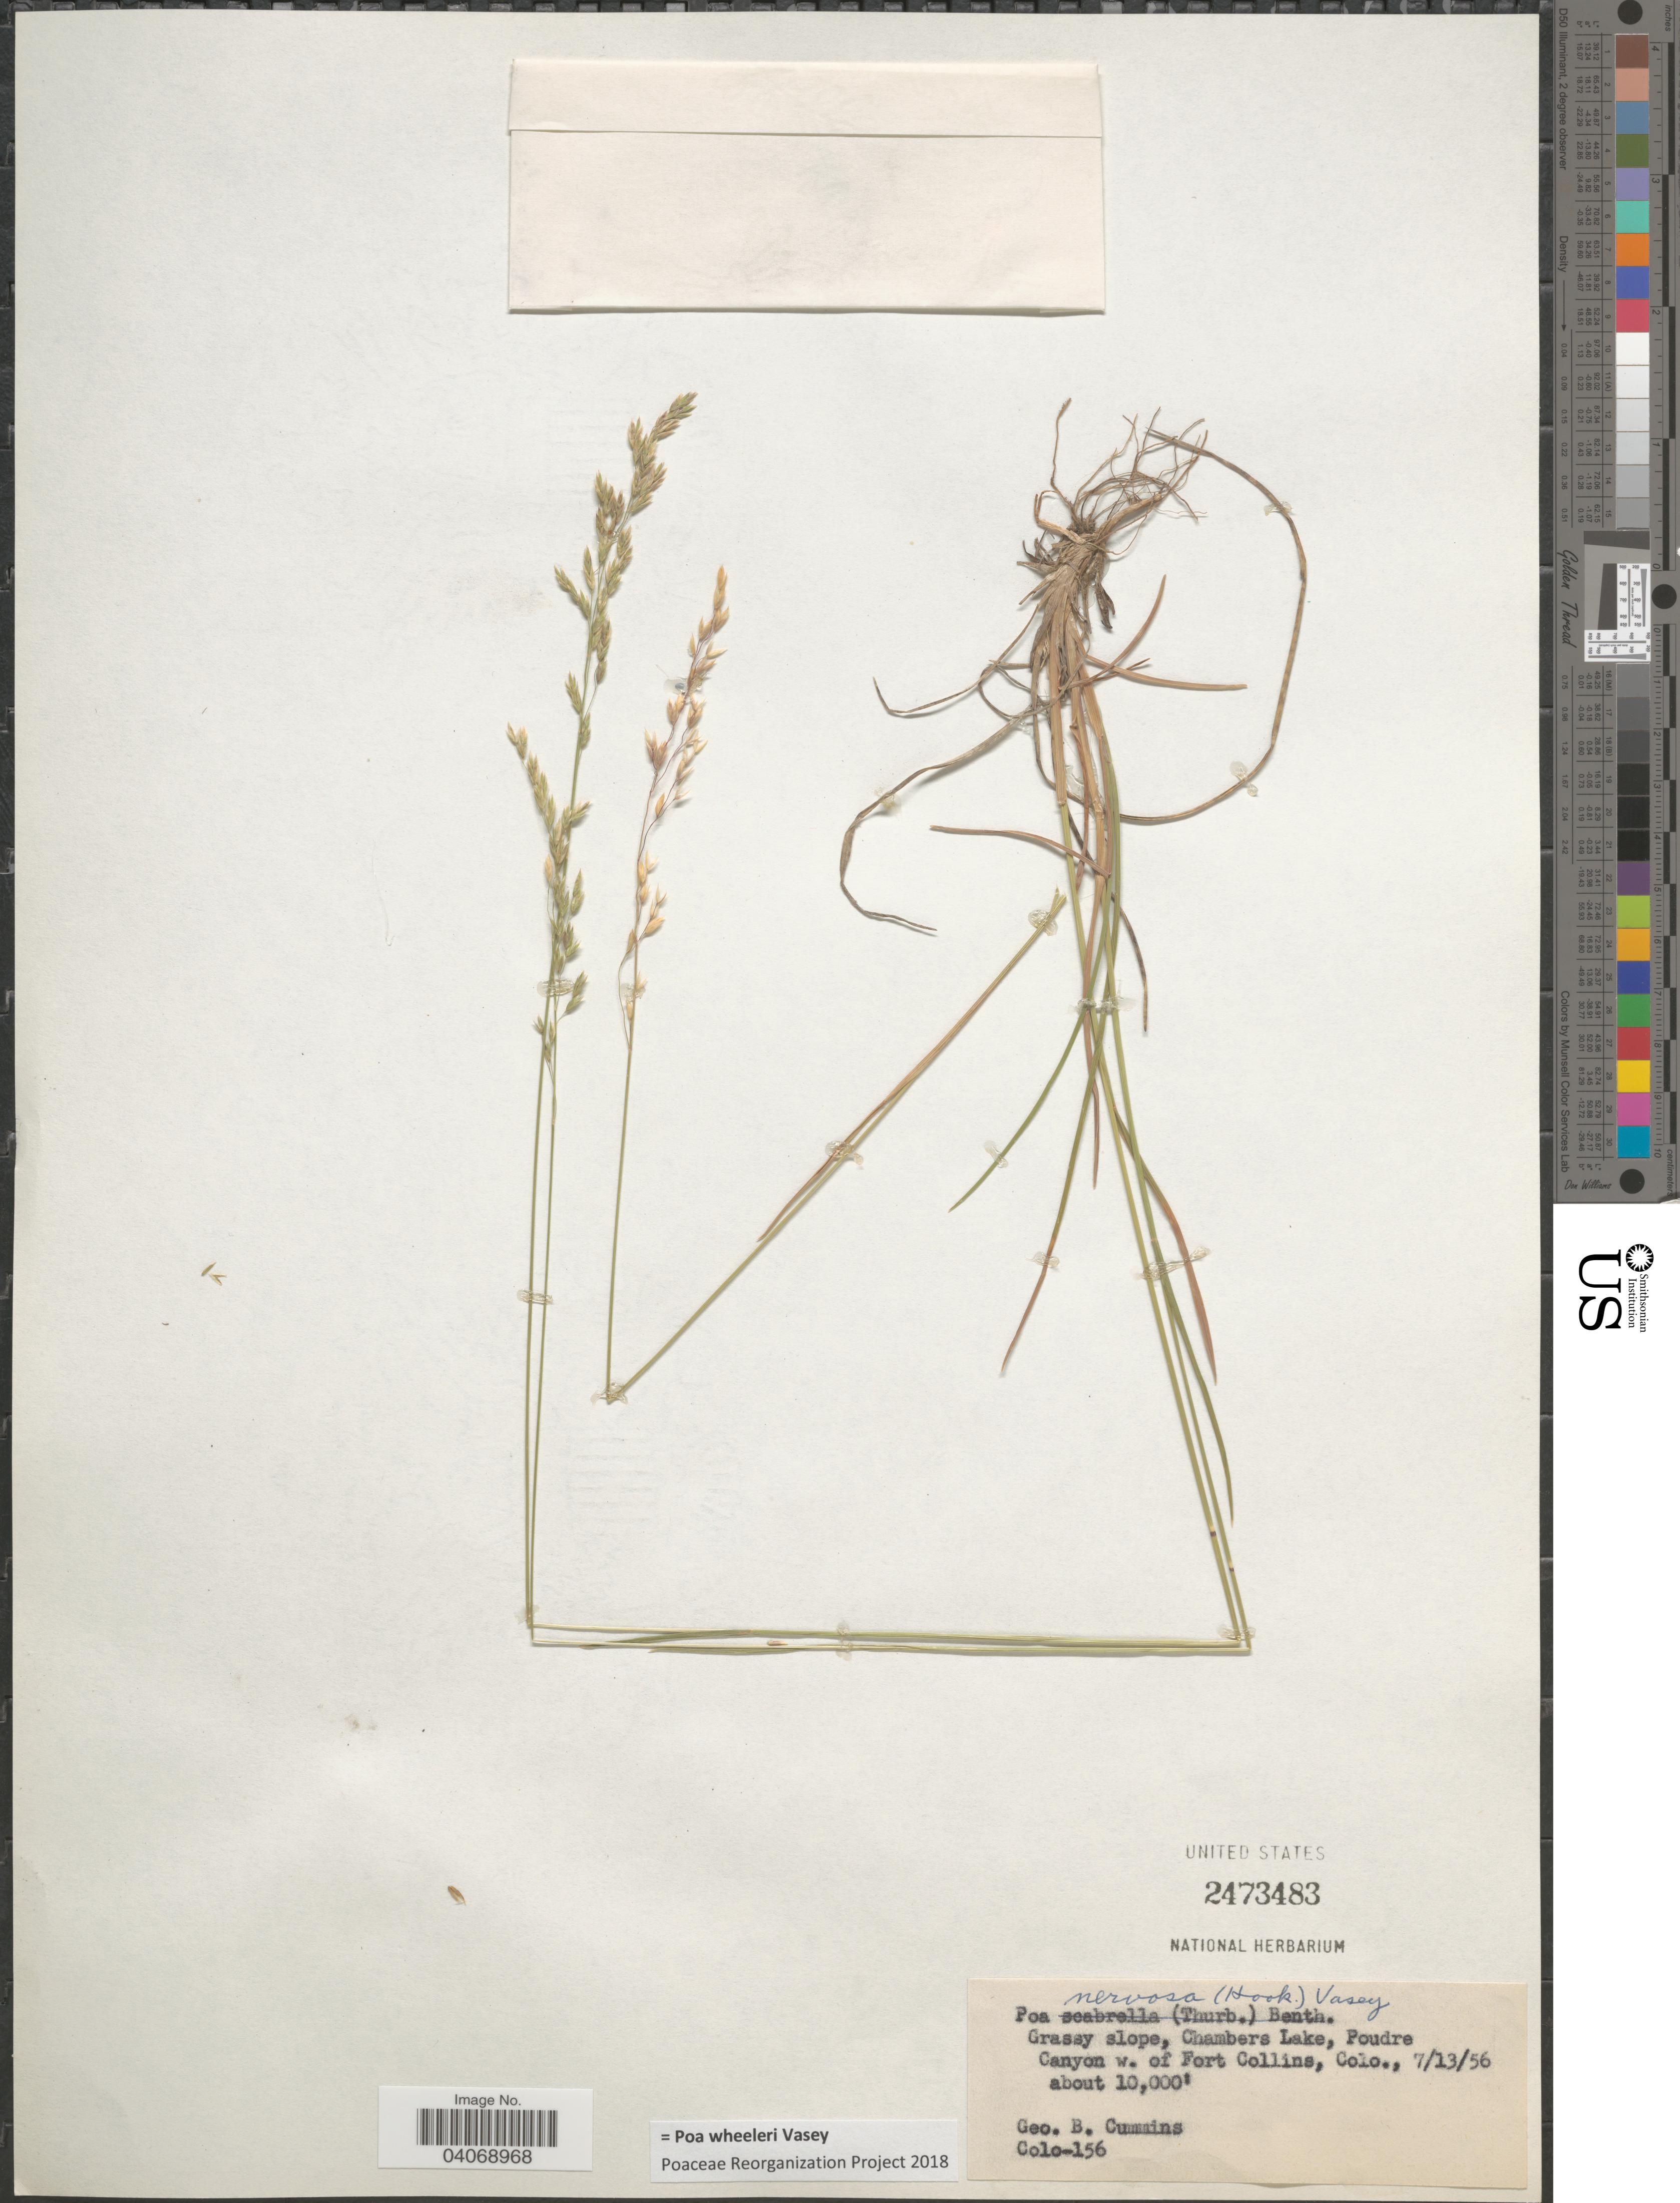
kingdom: Plantae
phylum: Tracheophyta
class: Liliopsida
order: Poales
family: Poaceae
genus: Poa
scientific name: Poa wheeleri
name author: Vasey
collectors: G. Cummins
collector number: Colo-156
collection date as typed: Transcribed d/m/y: 13/7/56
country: United States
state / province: Colorado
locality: Grassy slope, Chambers Lake, Poudre Canyon w. of Fort Collins.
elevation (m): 3048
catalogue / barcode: US 2473483